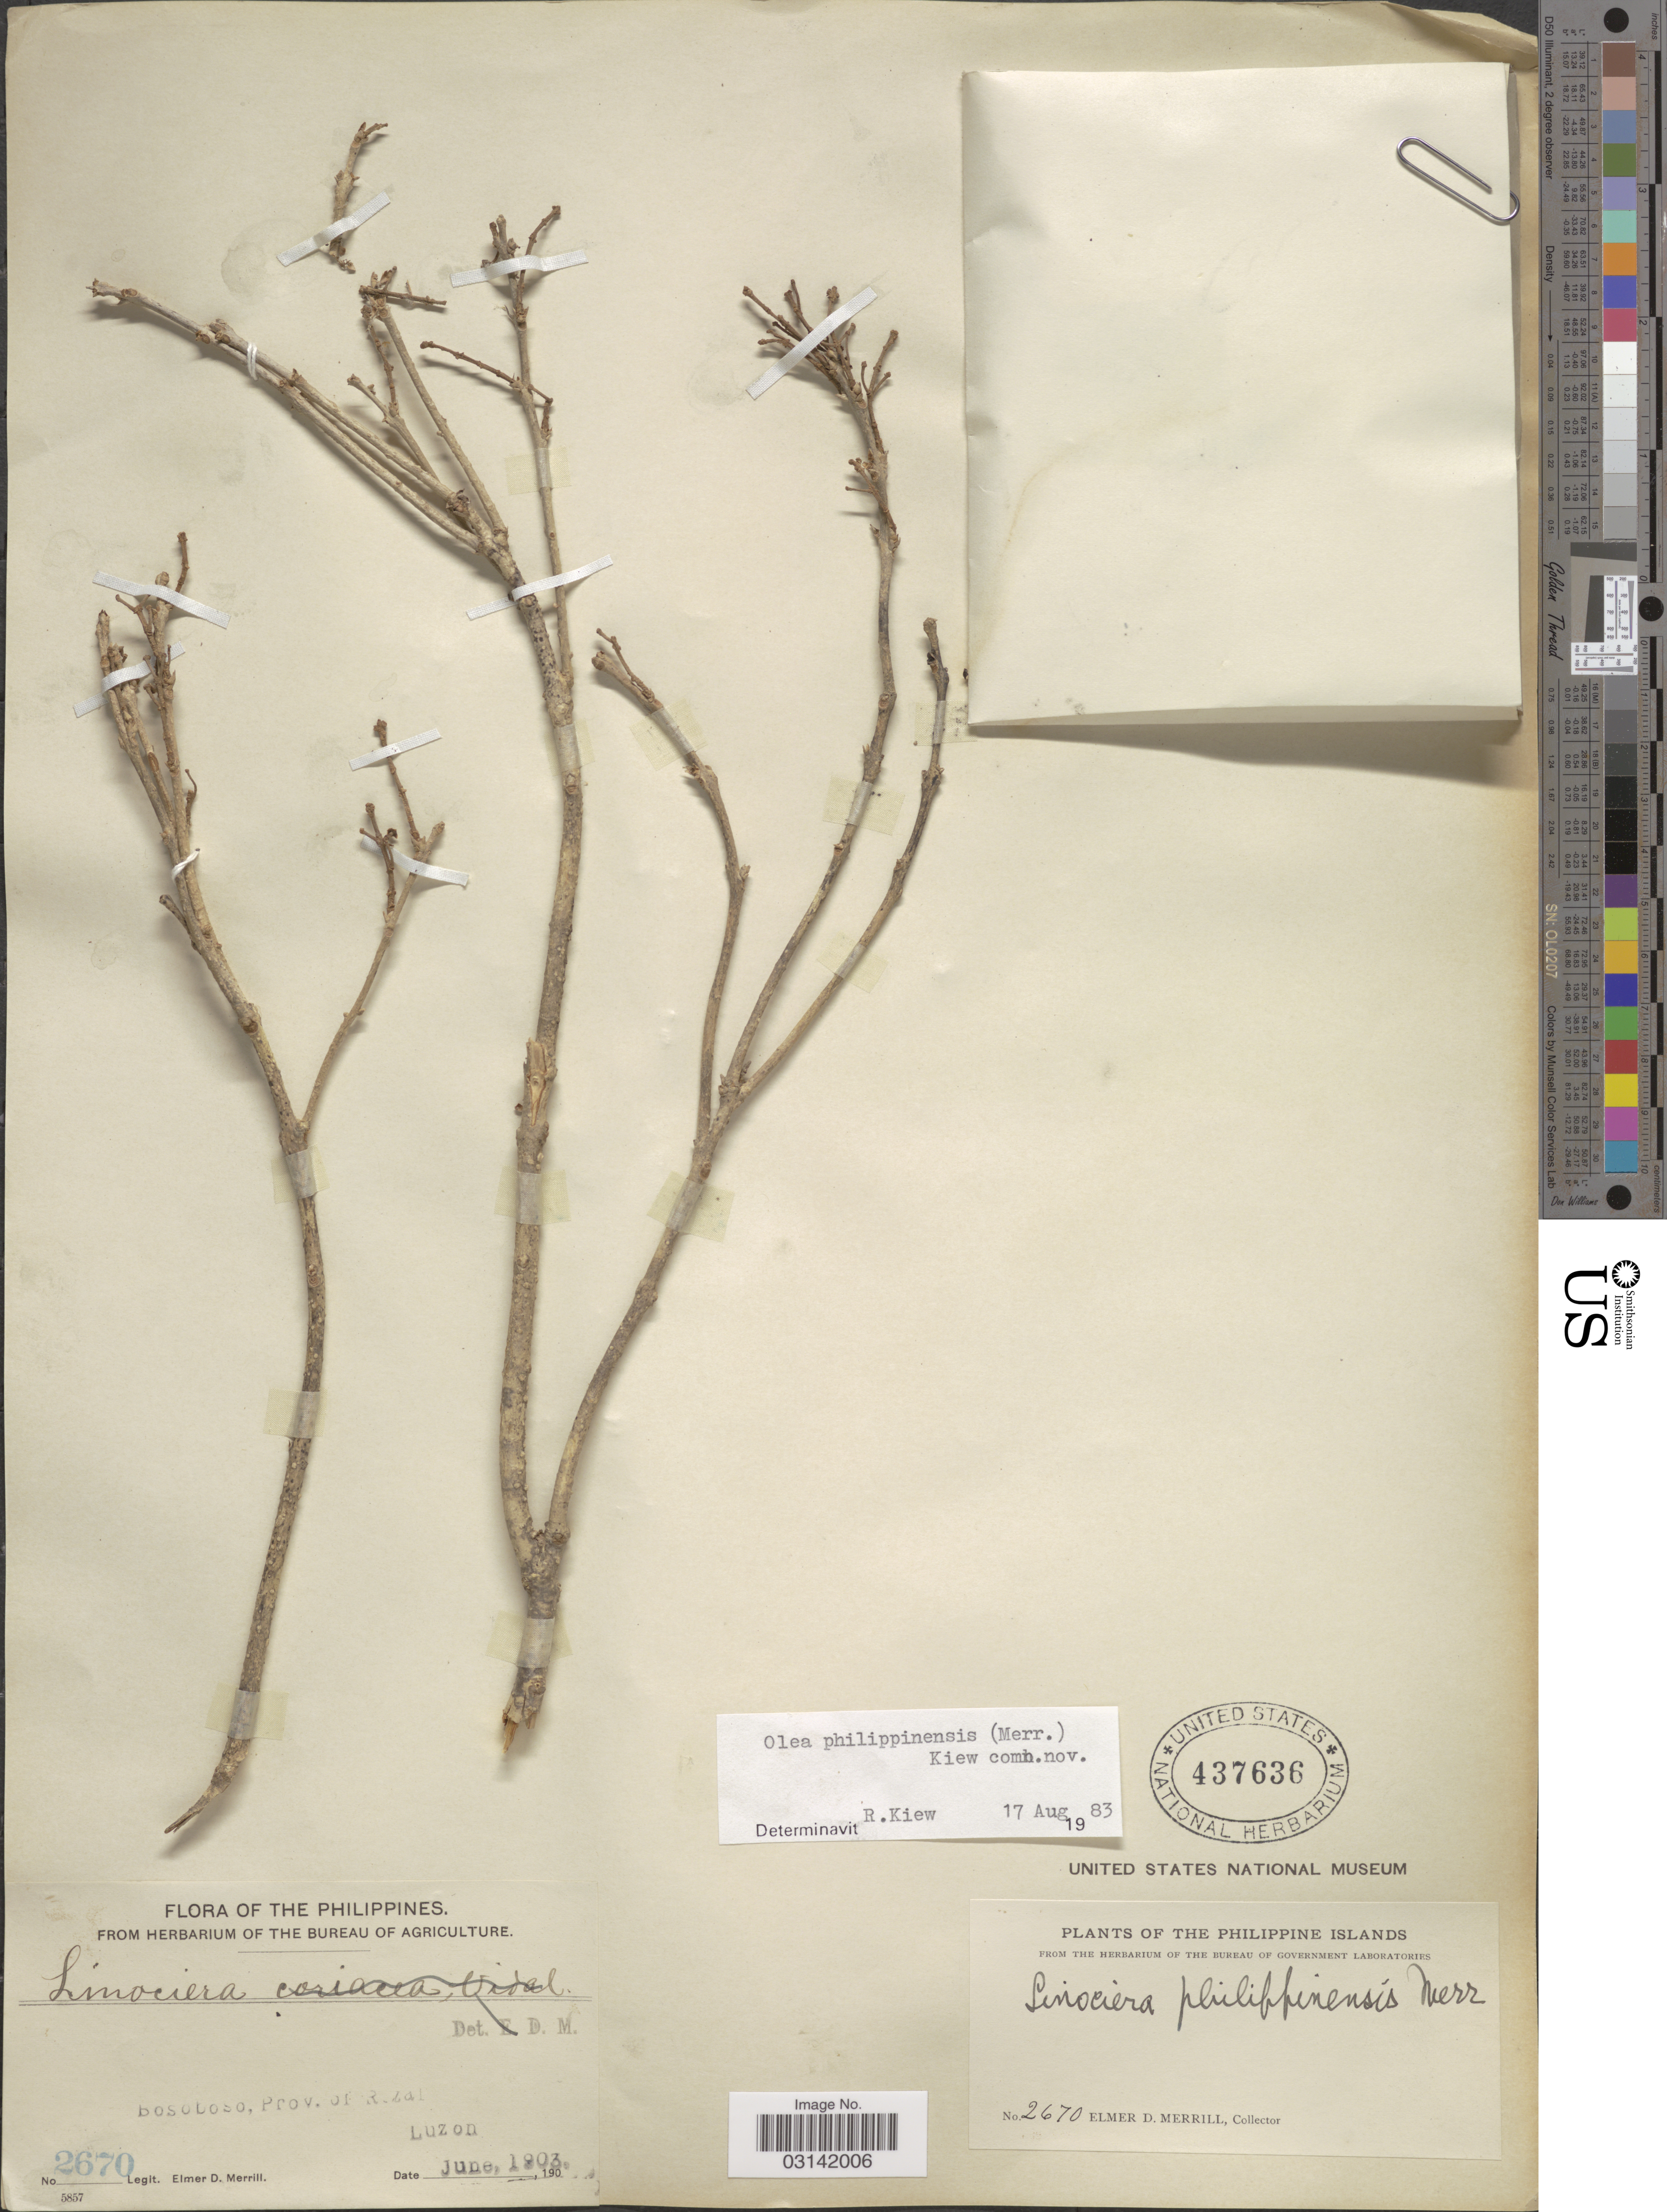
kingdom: Plantae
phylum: Tracheophyta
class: Magnoliopsida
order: Lamiales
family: Oleaceae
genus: Tetrapilus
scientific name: Tetrapilus borneensis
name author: (Boerl.) de Juana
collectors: E. D. Merrill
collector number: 2670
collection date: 1903-06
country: Philippines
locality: The Philippine Islands, Bosoboso, Prov. of Rizal, Luzon.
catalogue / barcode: US 437636